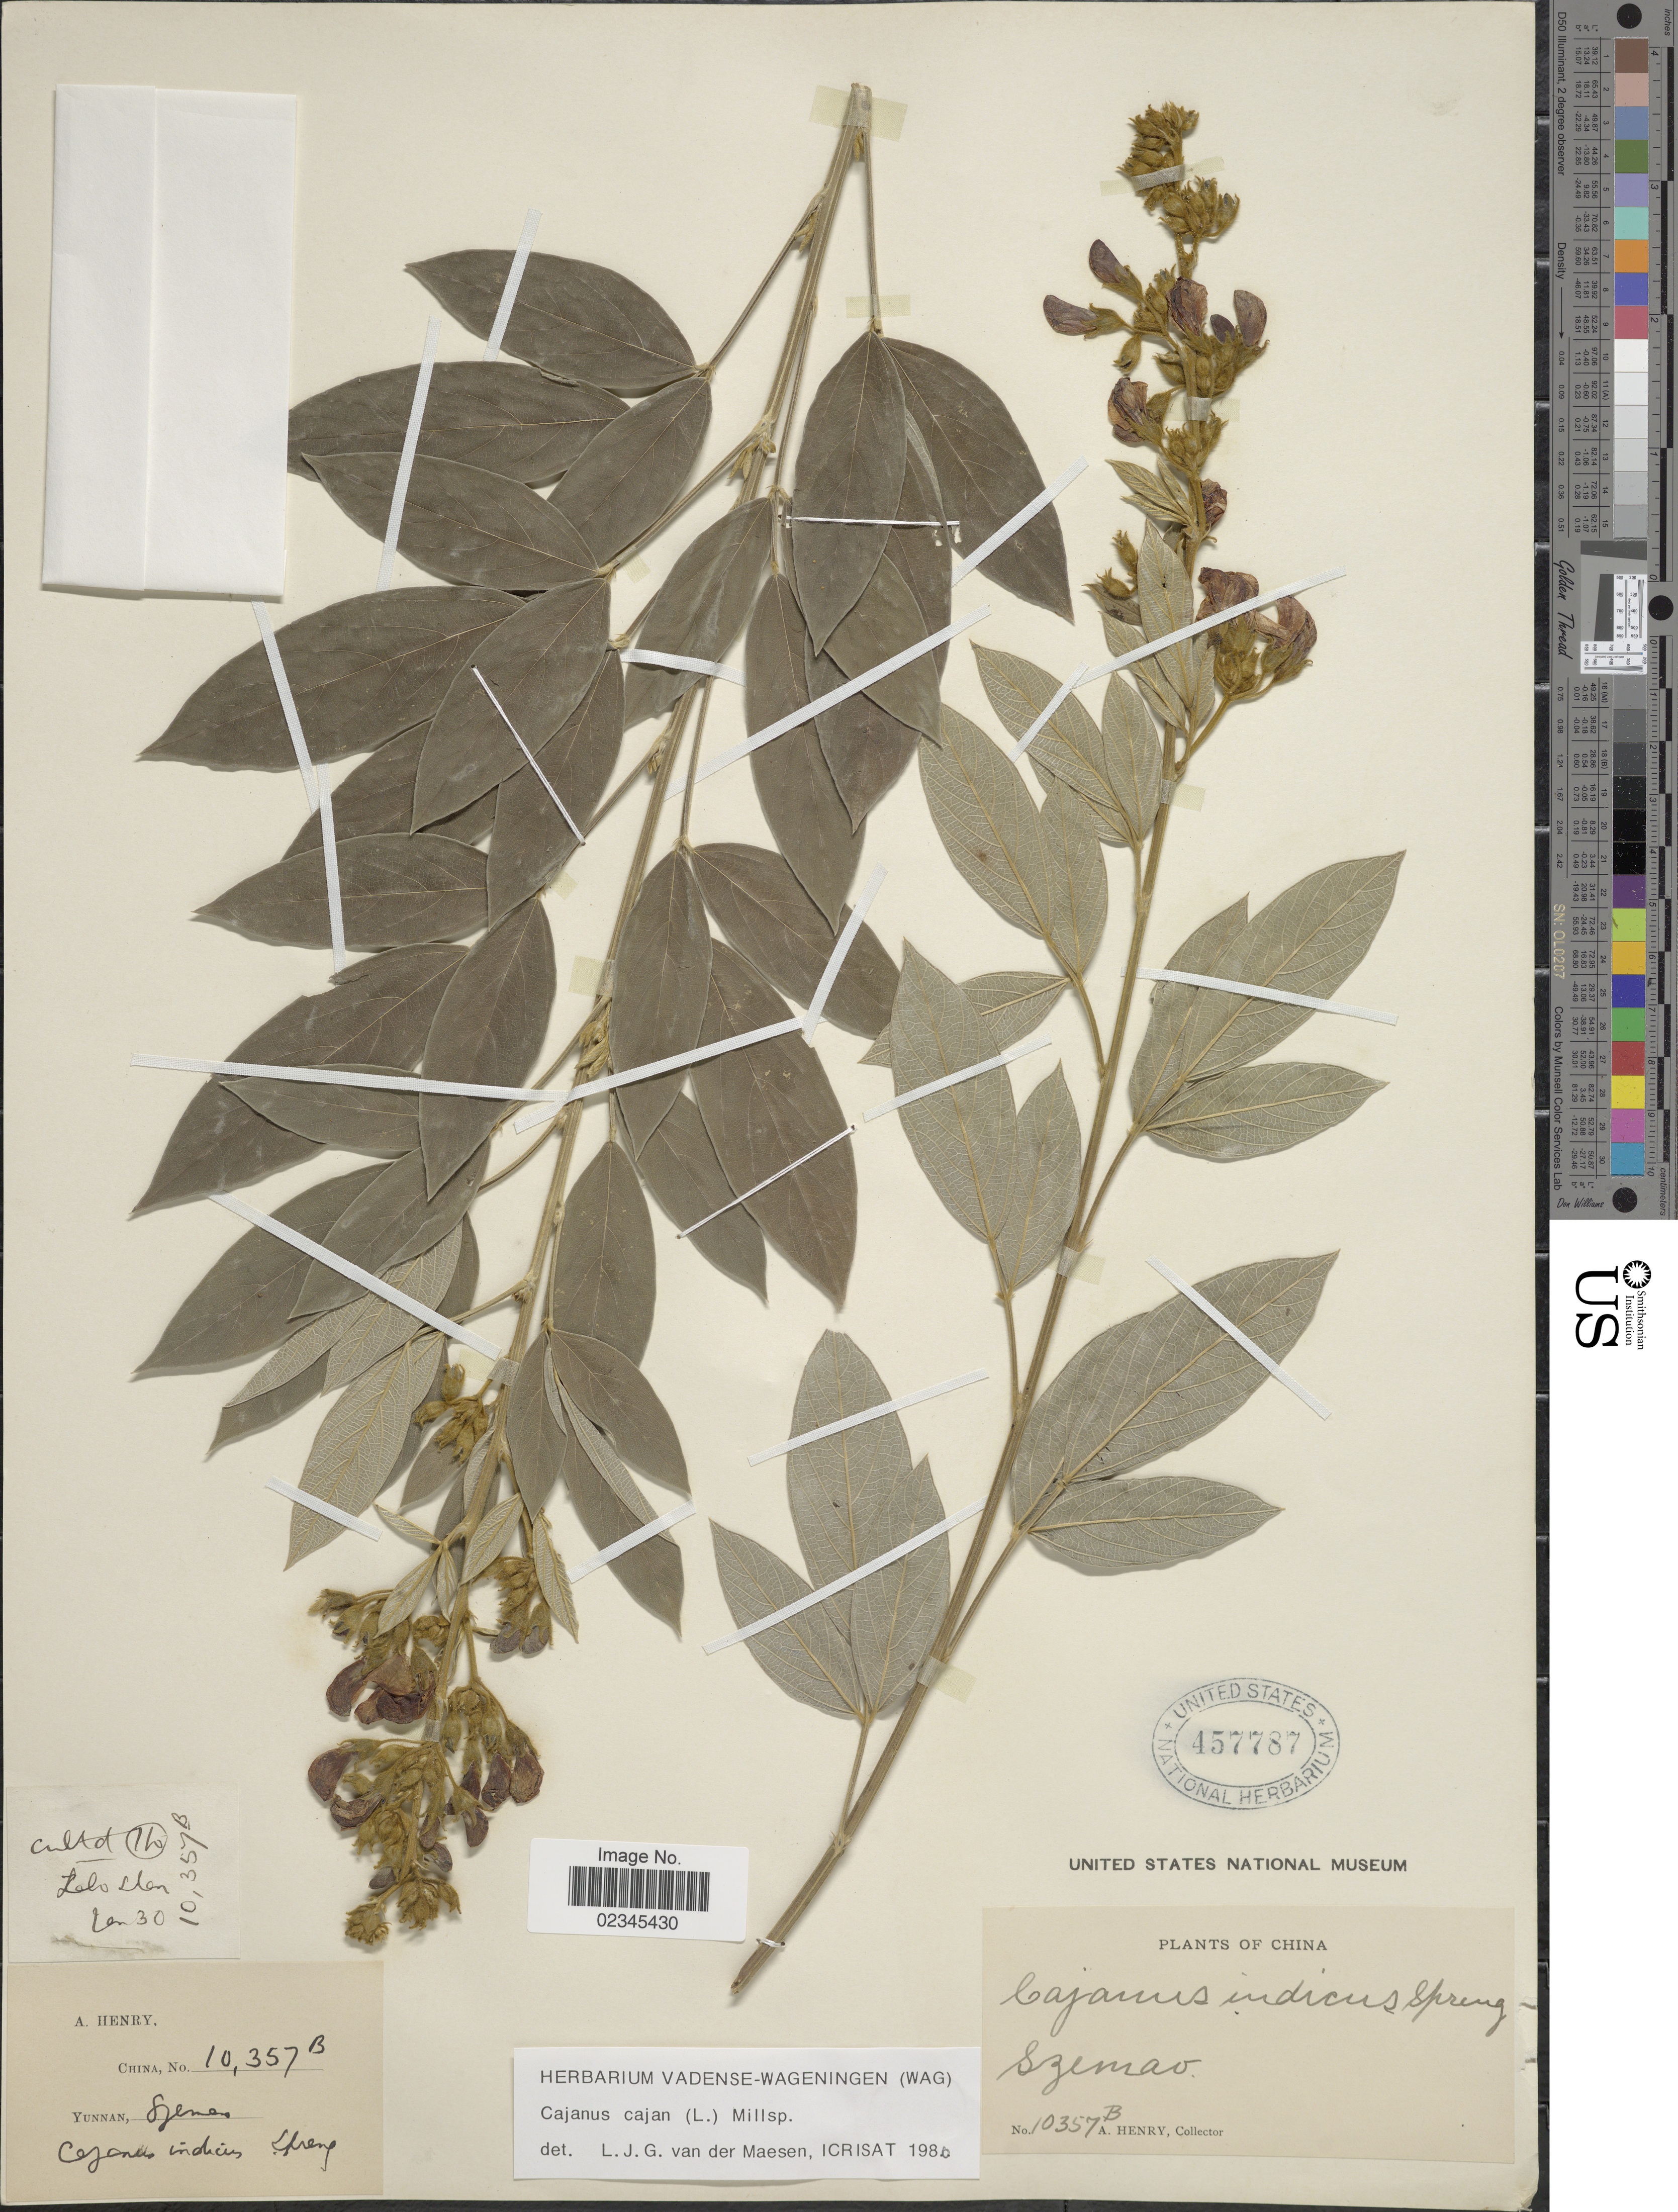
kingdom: Plantae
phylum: Tracheophyta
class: Magnoliopsida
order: Fabales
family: Fabaceae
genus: Cajanus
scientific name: Cajanus cajan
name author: (L.) Huth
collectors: A. Henry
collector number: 10357 B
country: China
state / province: Yunnan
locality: Szemao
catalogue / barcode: US 457787